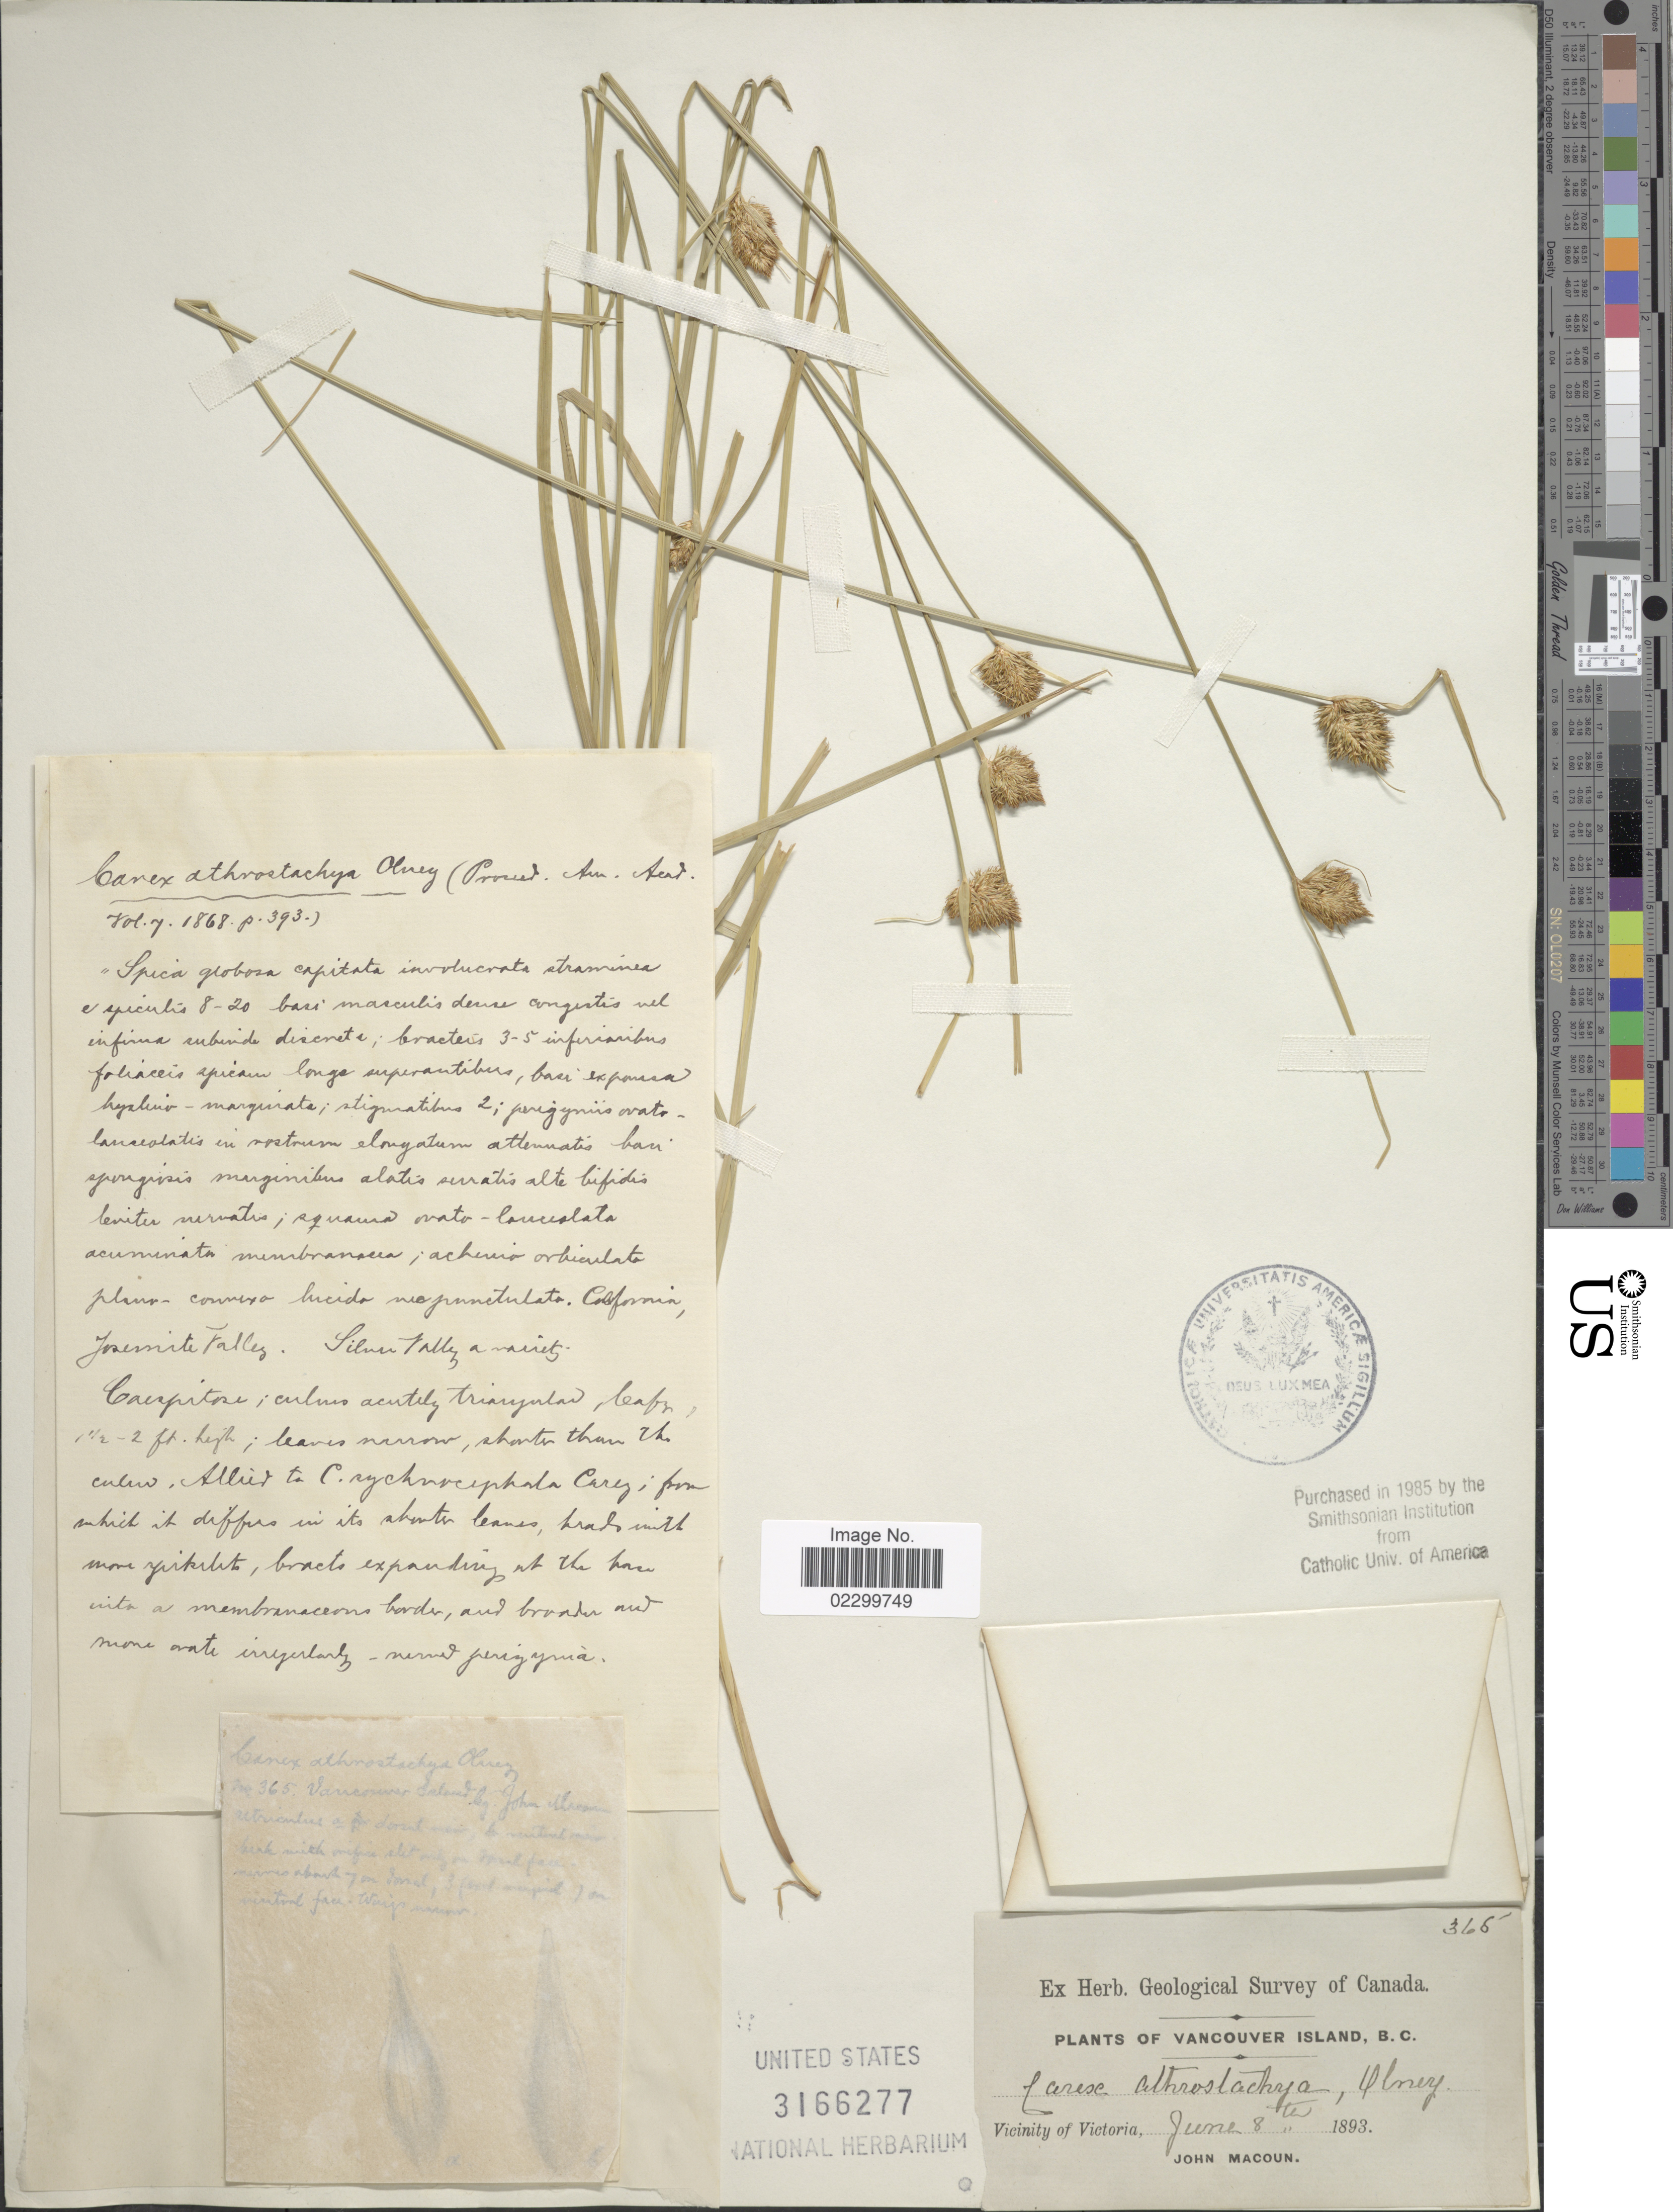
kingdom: Plantae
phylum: Tracheophyta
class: Liliopsida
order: Poales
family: Cyperaceae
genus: Carex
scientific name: Carex athrostachya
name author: Olney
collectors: J. Macoun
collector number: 365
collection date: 1893-06-08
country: Canada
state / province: British Columbia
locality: Vancouver Island, Vicinity of Victoria.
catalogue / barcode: US 3166277